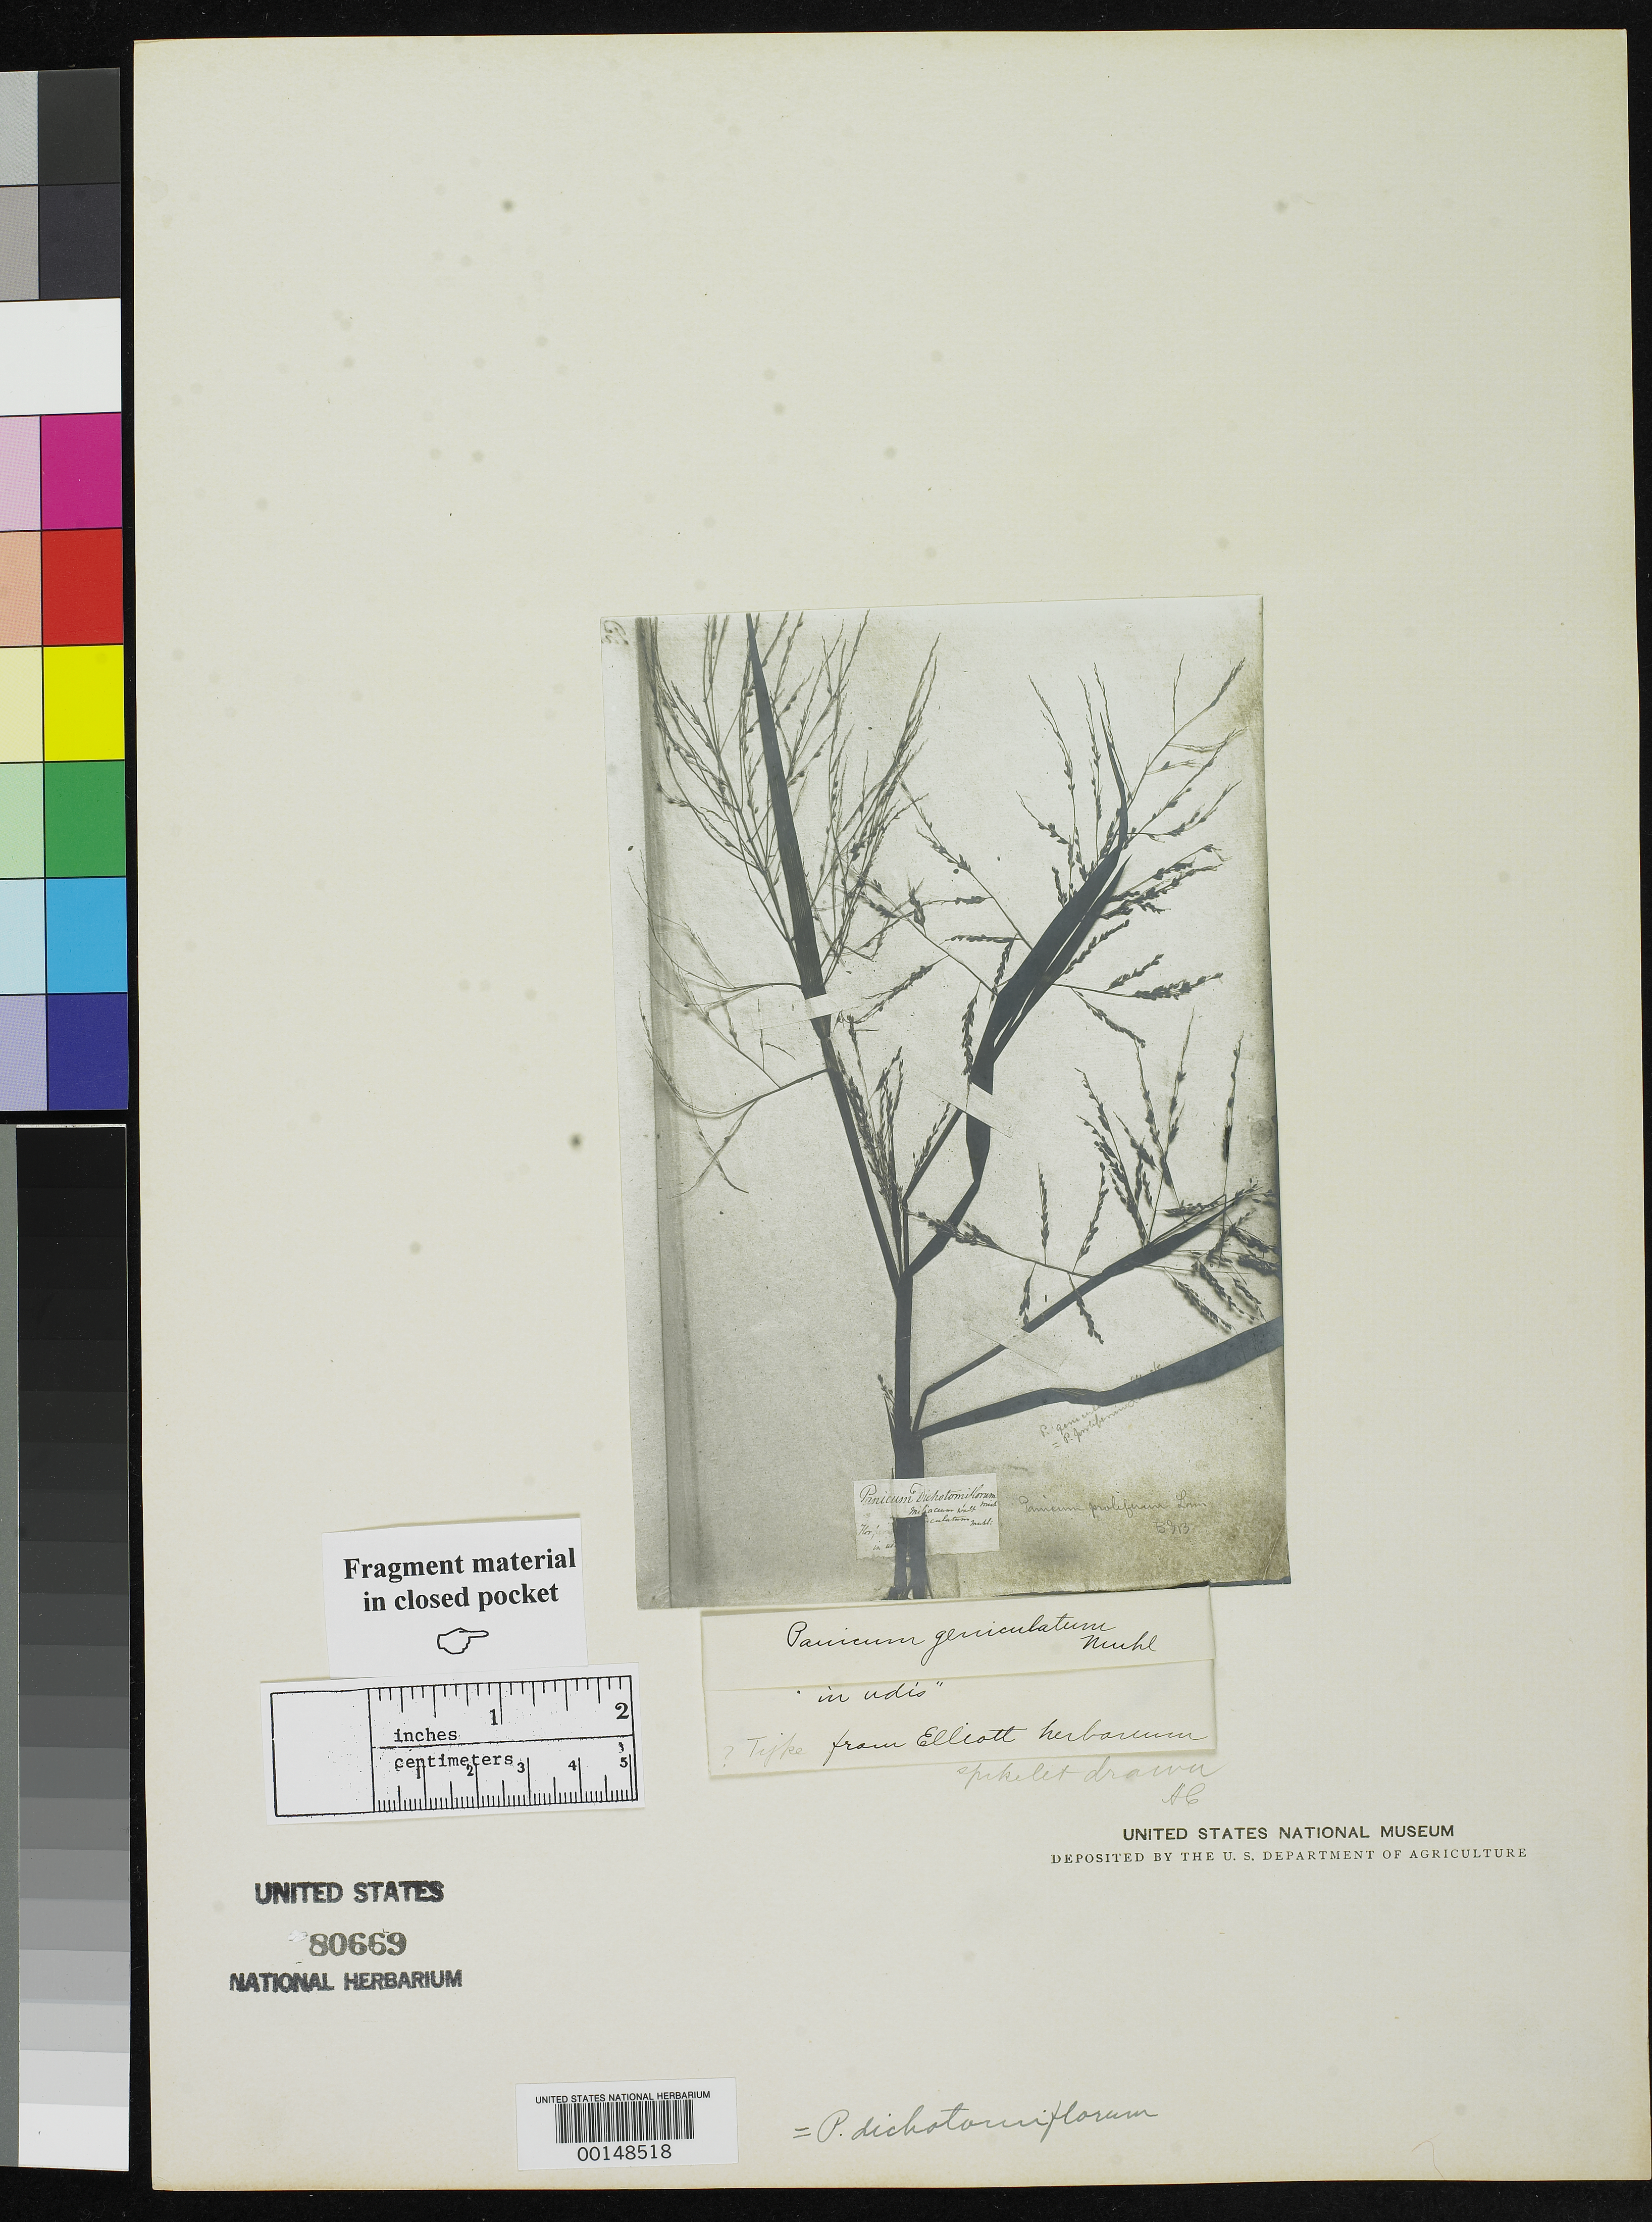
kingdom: Plantae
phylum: Tracheophyta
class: Liliopsida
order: Poales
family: Poaceae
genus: Panicum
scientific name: Panicum geniculatum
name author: Muhl.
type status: Type Fragment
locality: DO NOT MODIFY [This collection event record is attached to a large number of catalog records with both collector & country unknown; label data should be confirmed from individual specimens.]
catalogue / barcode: US 80669